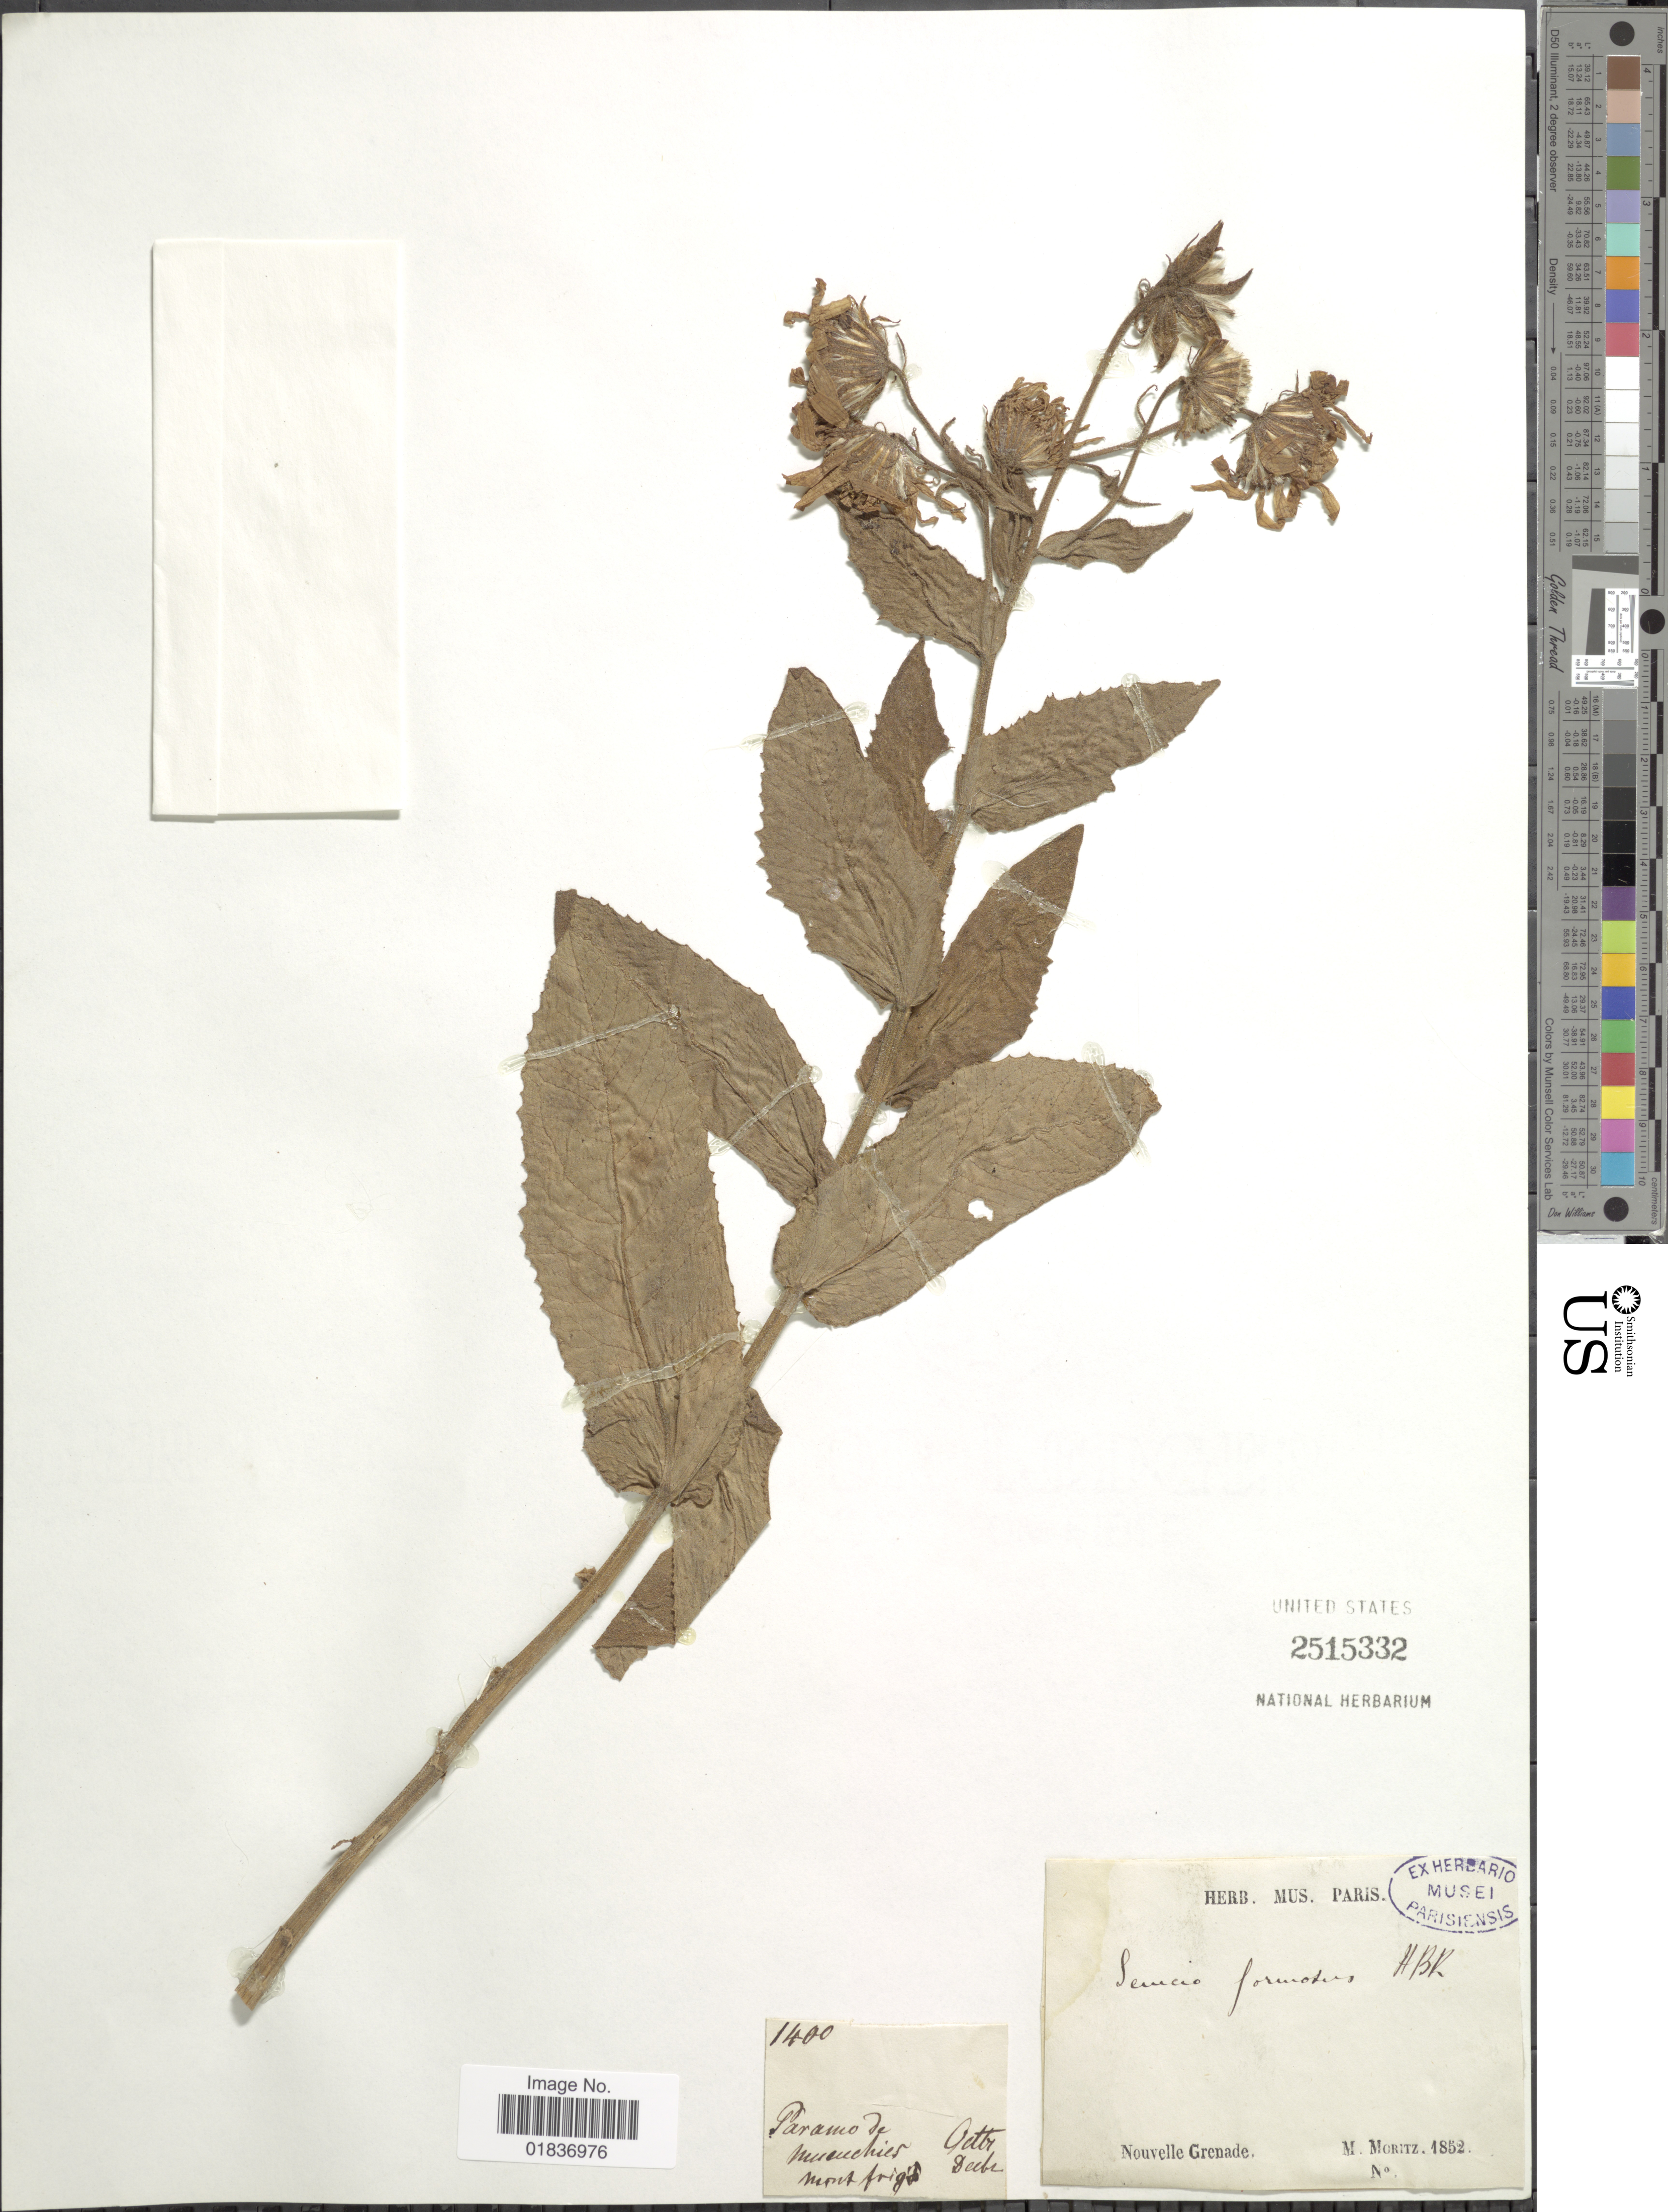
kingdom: Plantae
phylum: Tracheophyta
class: Magnoliopsida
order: Asterales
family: Asteraceae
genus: Senecio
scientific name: Senecio wedglacialis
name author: Cuatrec.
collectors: Moritz, --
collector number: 1400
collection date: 1852-10/1852-12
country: Colombia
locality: Nouvelle Grenada. Paramo de Mucuchies. Mount Friga [interpreted]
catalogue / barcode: US 2515332